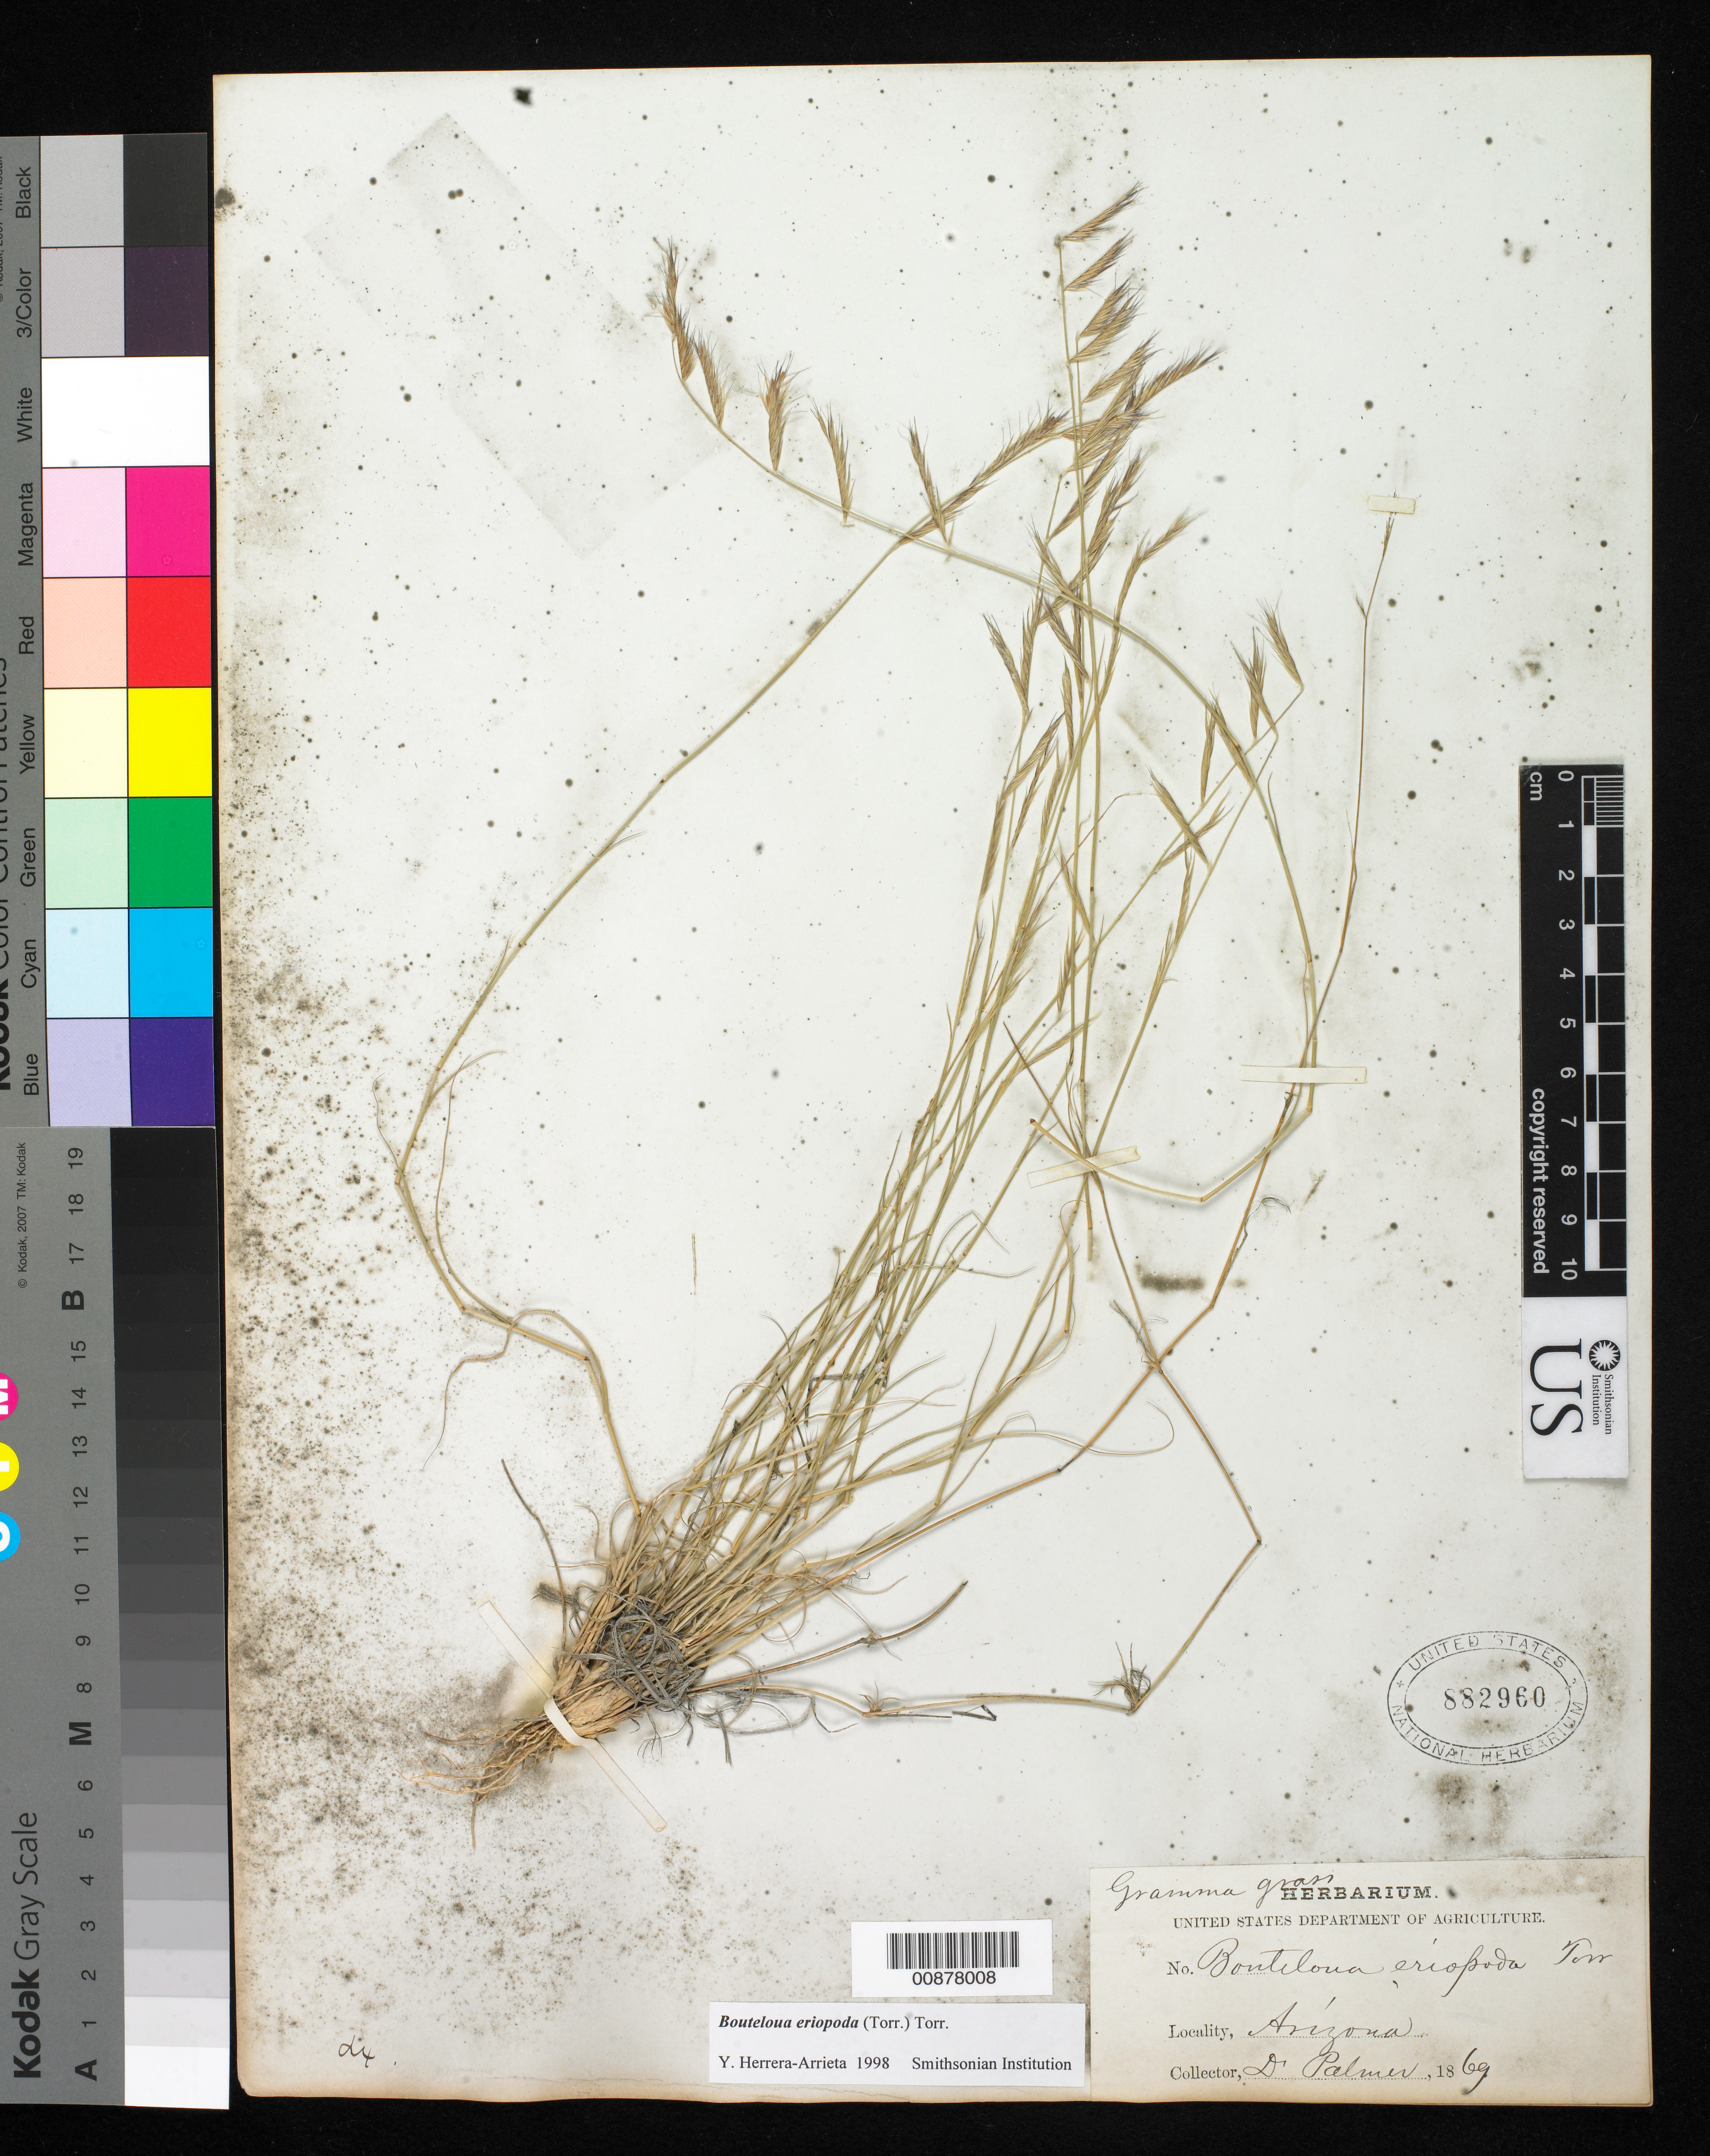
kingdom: Plantae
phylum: Tracheophyta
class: Liliopsida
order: Poales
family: Poaceae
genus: Bouteloua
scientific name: Bouteloua eriopoda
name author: (Torr.) Torr.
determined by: Herrera Arrieta, Y., (CIIDIR), Instituto Politecnico Nacional (MEXICO)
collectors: E. Palmer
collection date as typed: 1869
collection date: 1869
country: United States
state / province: Arizona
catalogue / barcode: US 882960